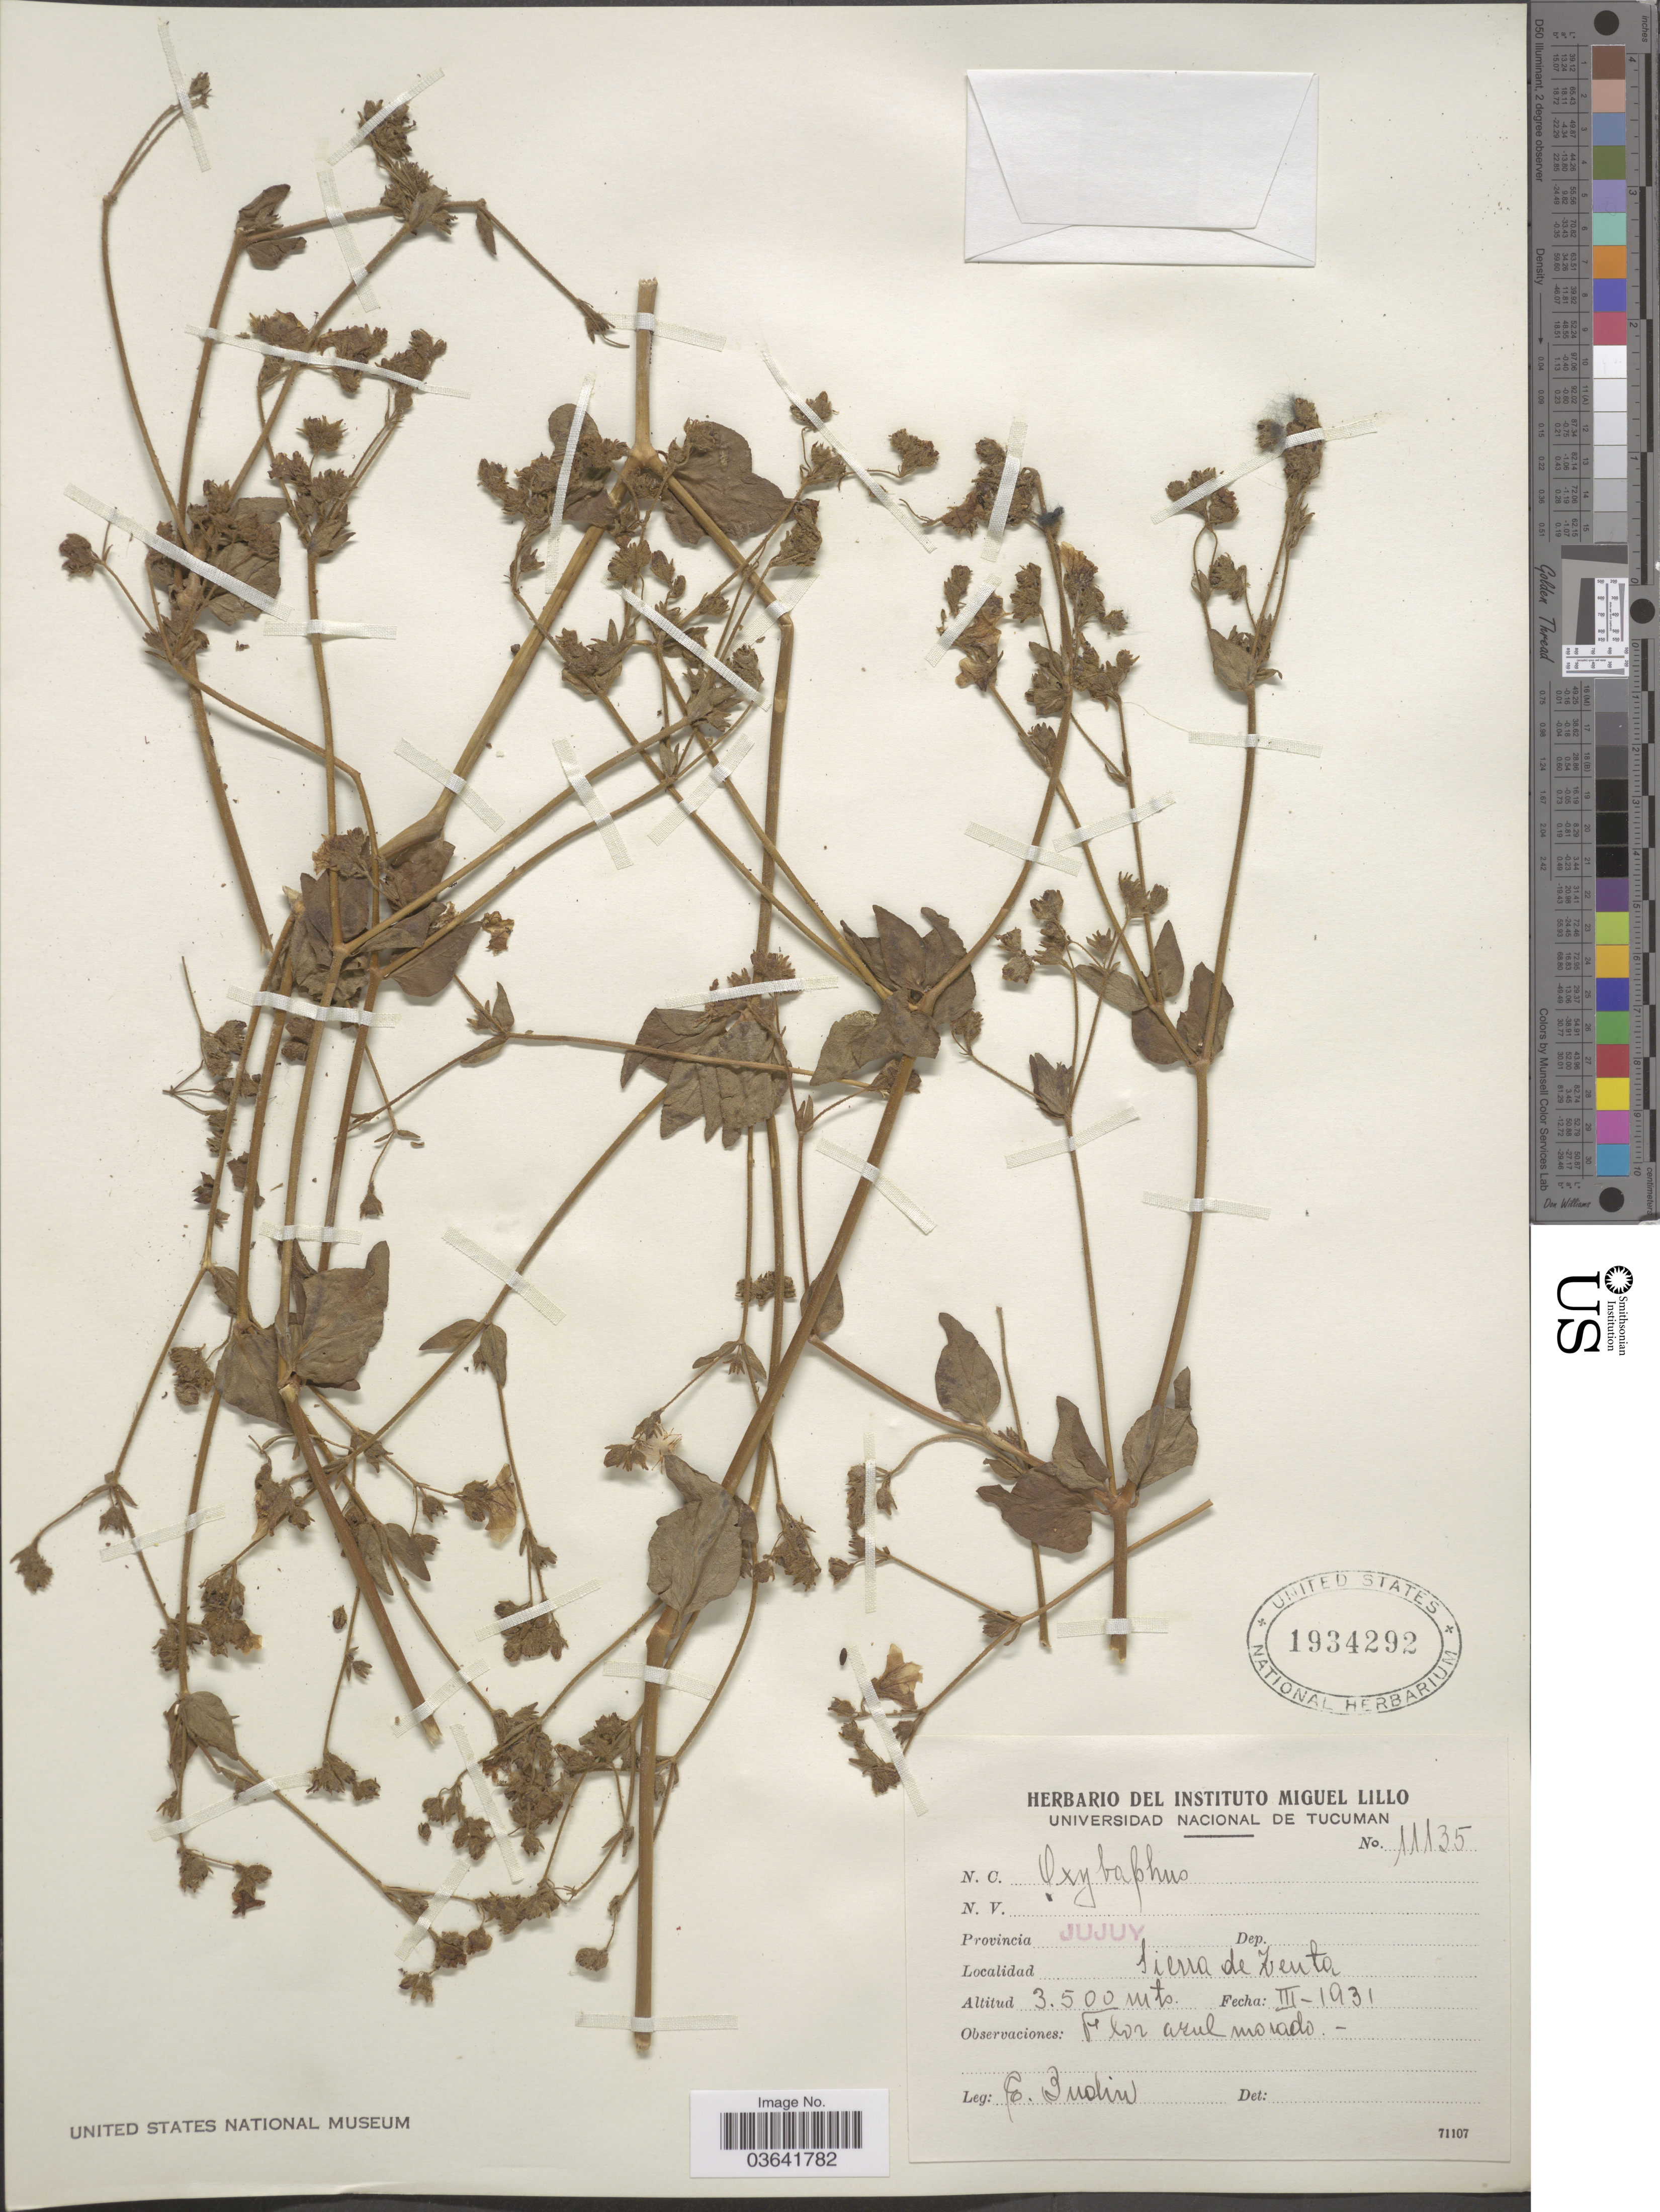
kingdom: Plantae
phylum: Tracheophyta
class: Magnoliopsida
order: Caryophyllales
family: Nyctaginaceae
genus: Mirabilis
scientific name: Mirabilis sp.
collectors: E. Budin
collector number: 11135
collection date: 1931-03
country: Argentina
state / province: Jujuy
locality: Sierra de Zenta.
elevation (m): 3500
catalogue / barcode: US 1934292